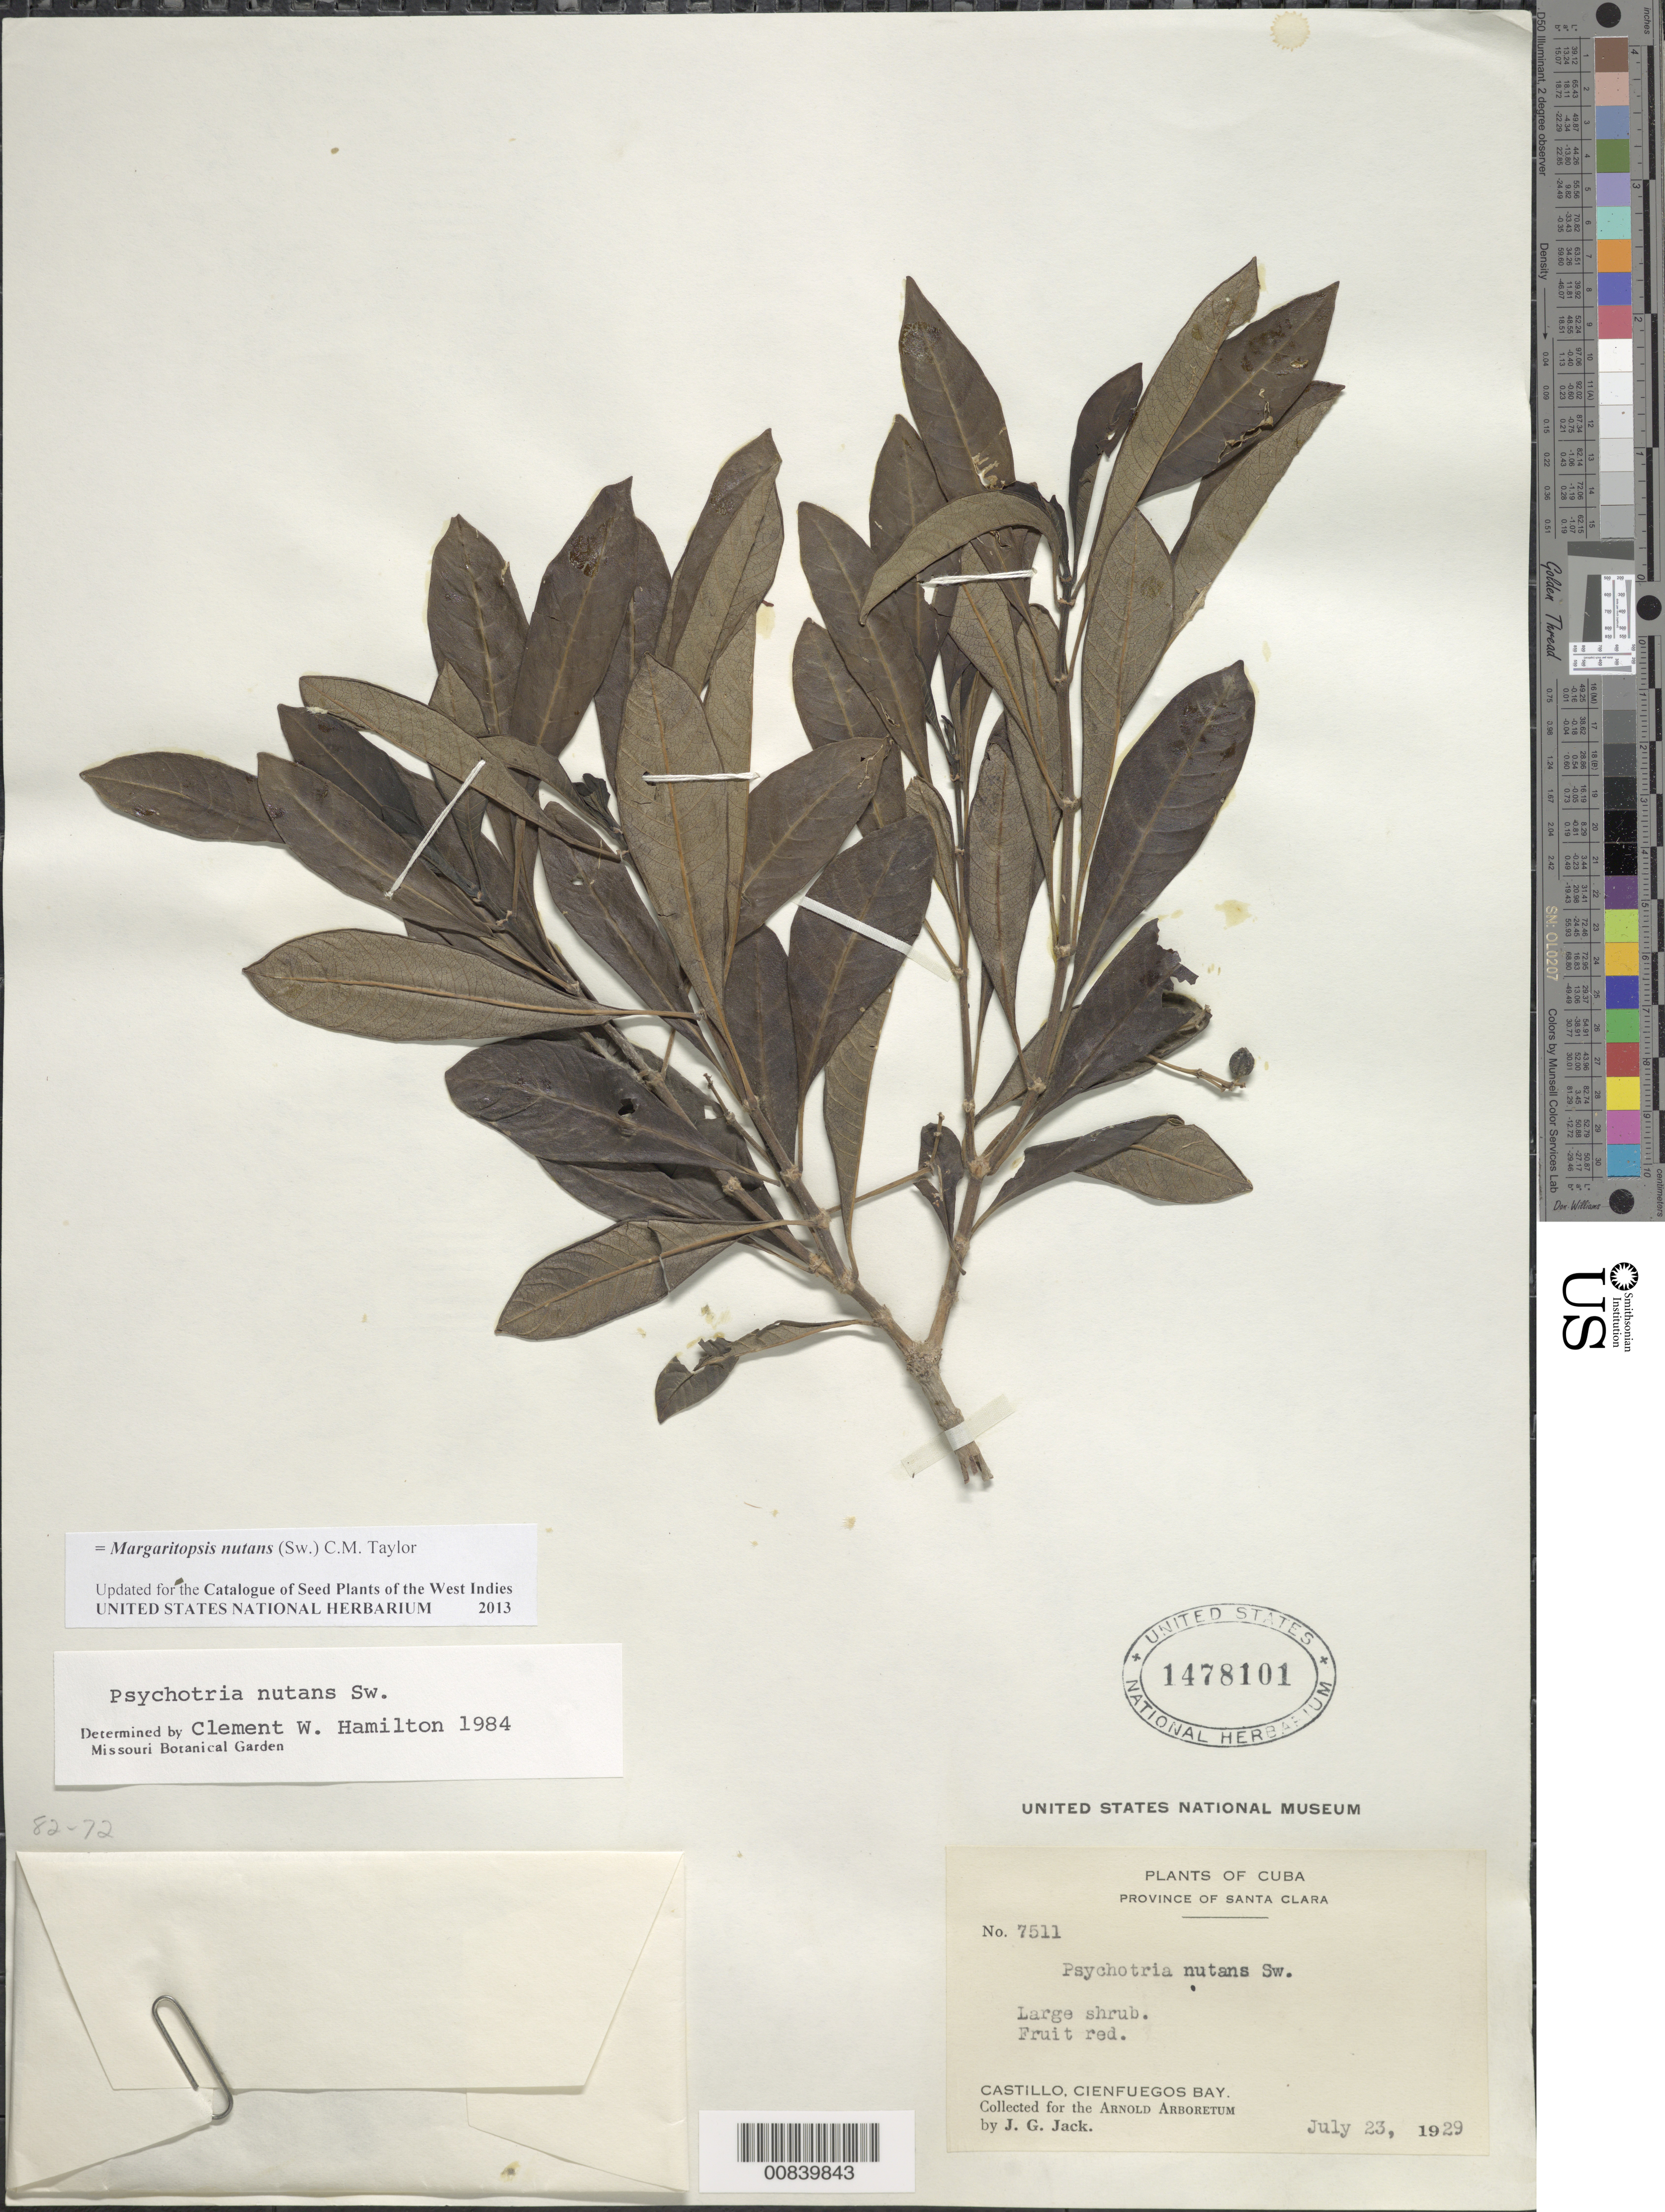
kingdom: Plantae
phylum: Tracheophyta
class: Magnoliopsida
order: Gentianales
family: Rubiaceae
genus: Margaritopsis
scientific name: Margaritopsis nutans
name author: (Sw.) C.M. Taylor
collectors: J. G. Jack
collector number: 7511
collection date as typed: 23 Jul 1929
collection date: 1929-07-23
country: Cuba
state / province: Las Villas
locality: Castillo, Cienfuegos Bay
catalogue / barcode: US 1478101